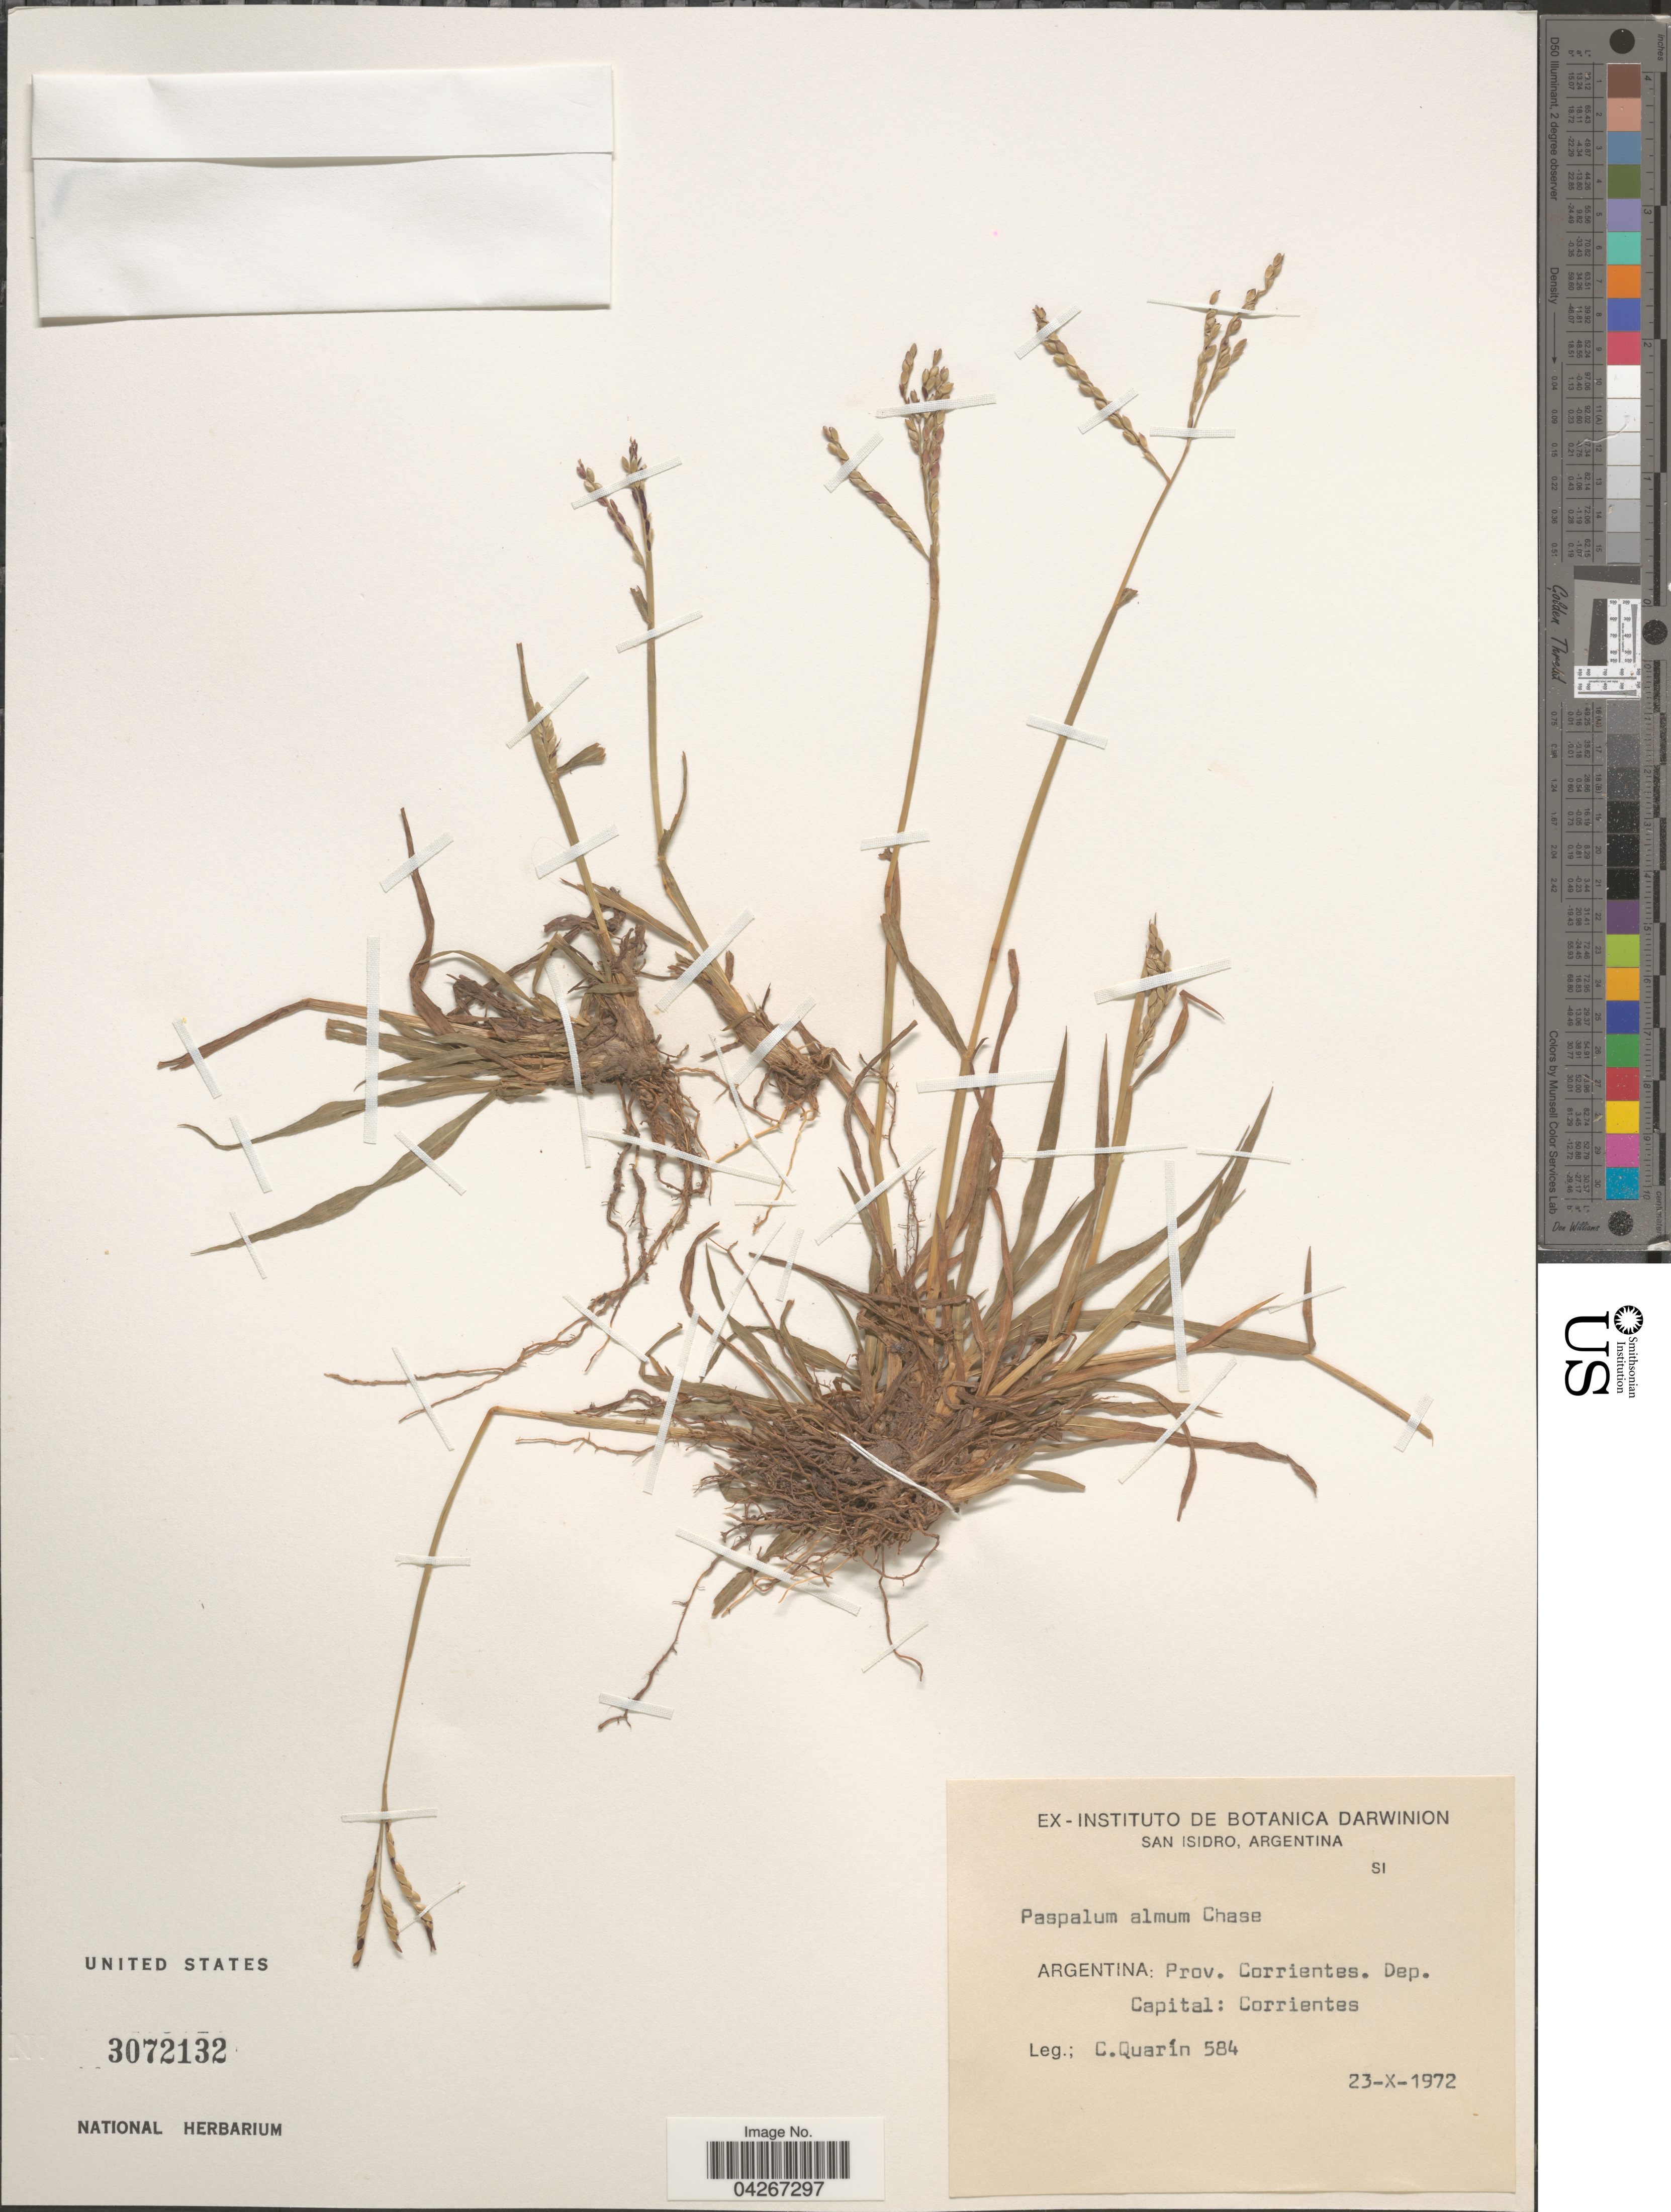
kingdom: Plantae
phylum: Tracheophyta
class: Liliopsida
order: Poales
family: Poaceae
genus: Paspalum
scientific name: Paspalum almum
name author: Chase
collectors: C. Quarín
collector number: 584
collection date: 1972-10-23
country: Argentina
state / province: Corrientes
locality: Dep. Capital: Corrientes.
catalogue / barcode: US 3072132